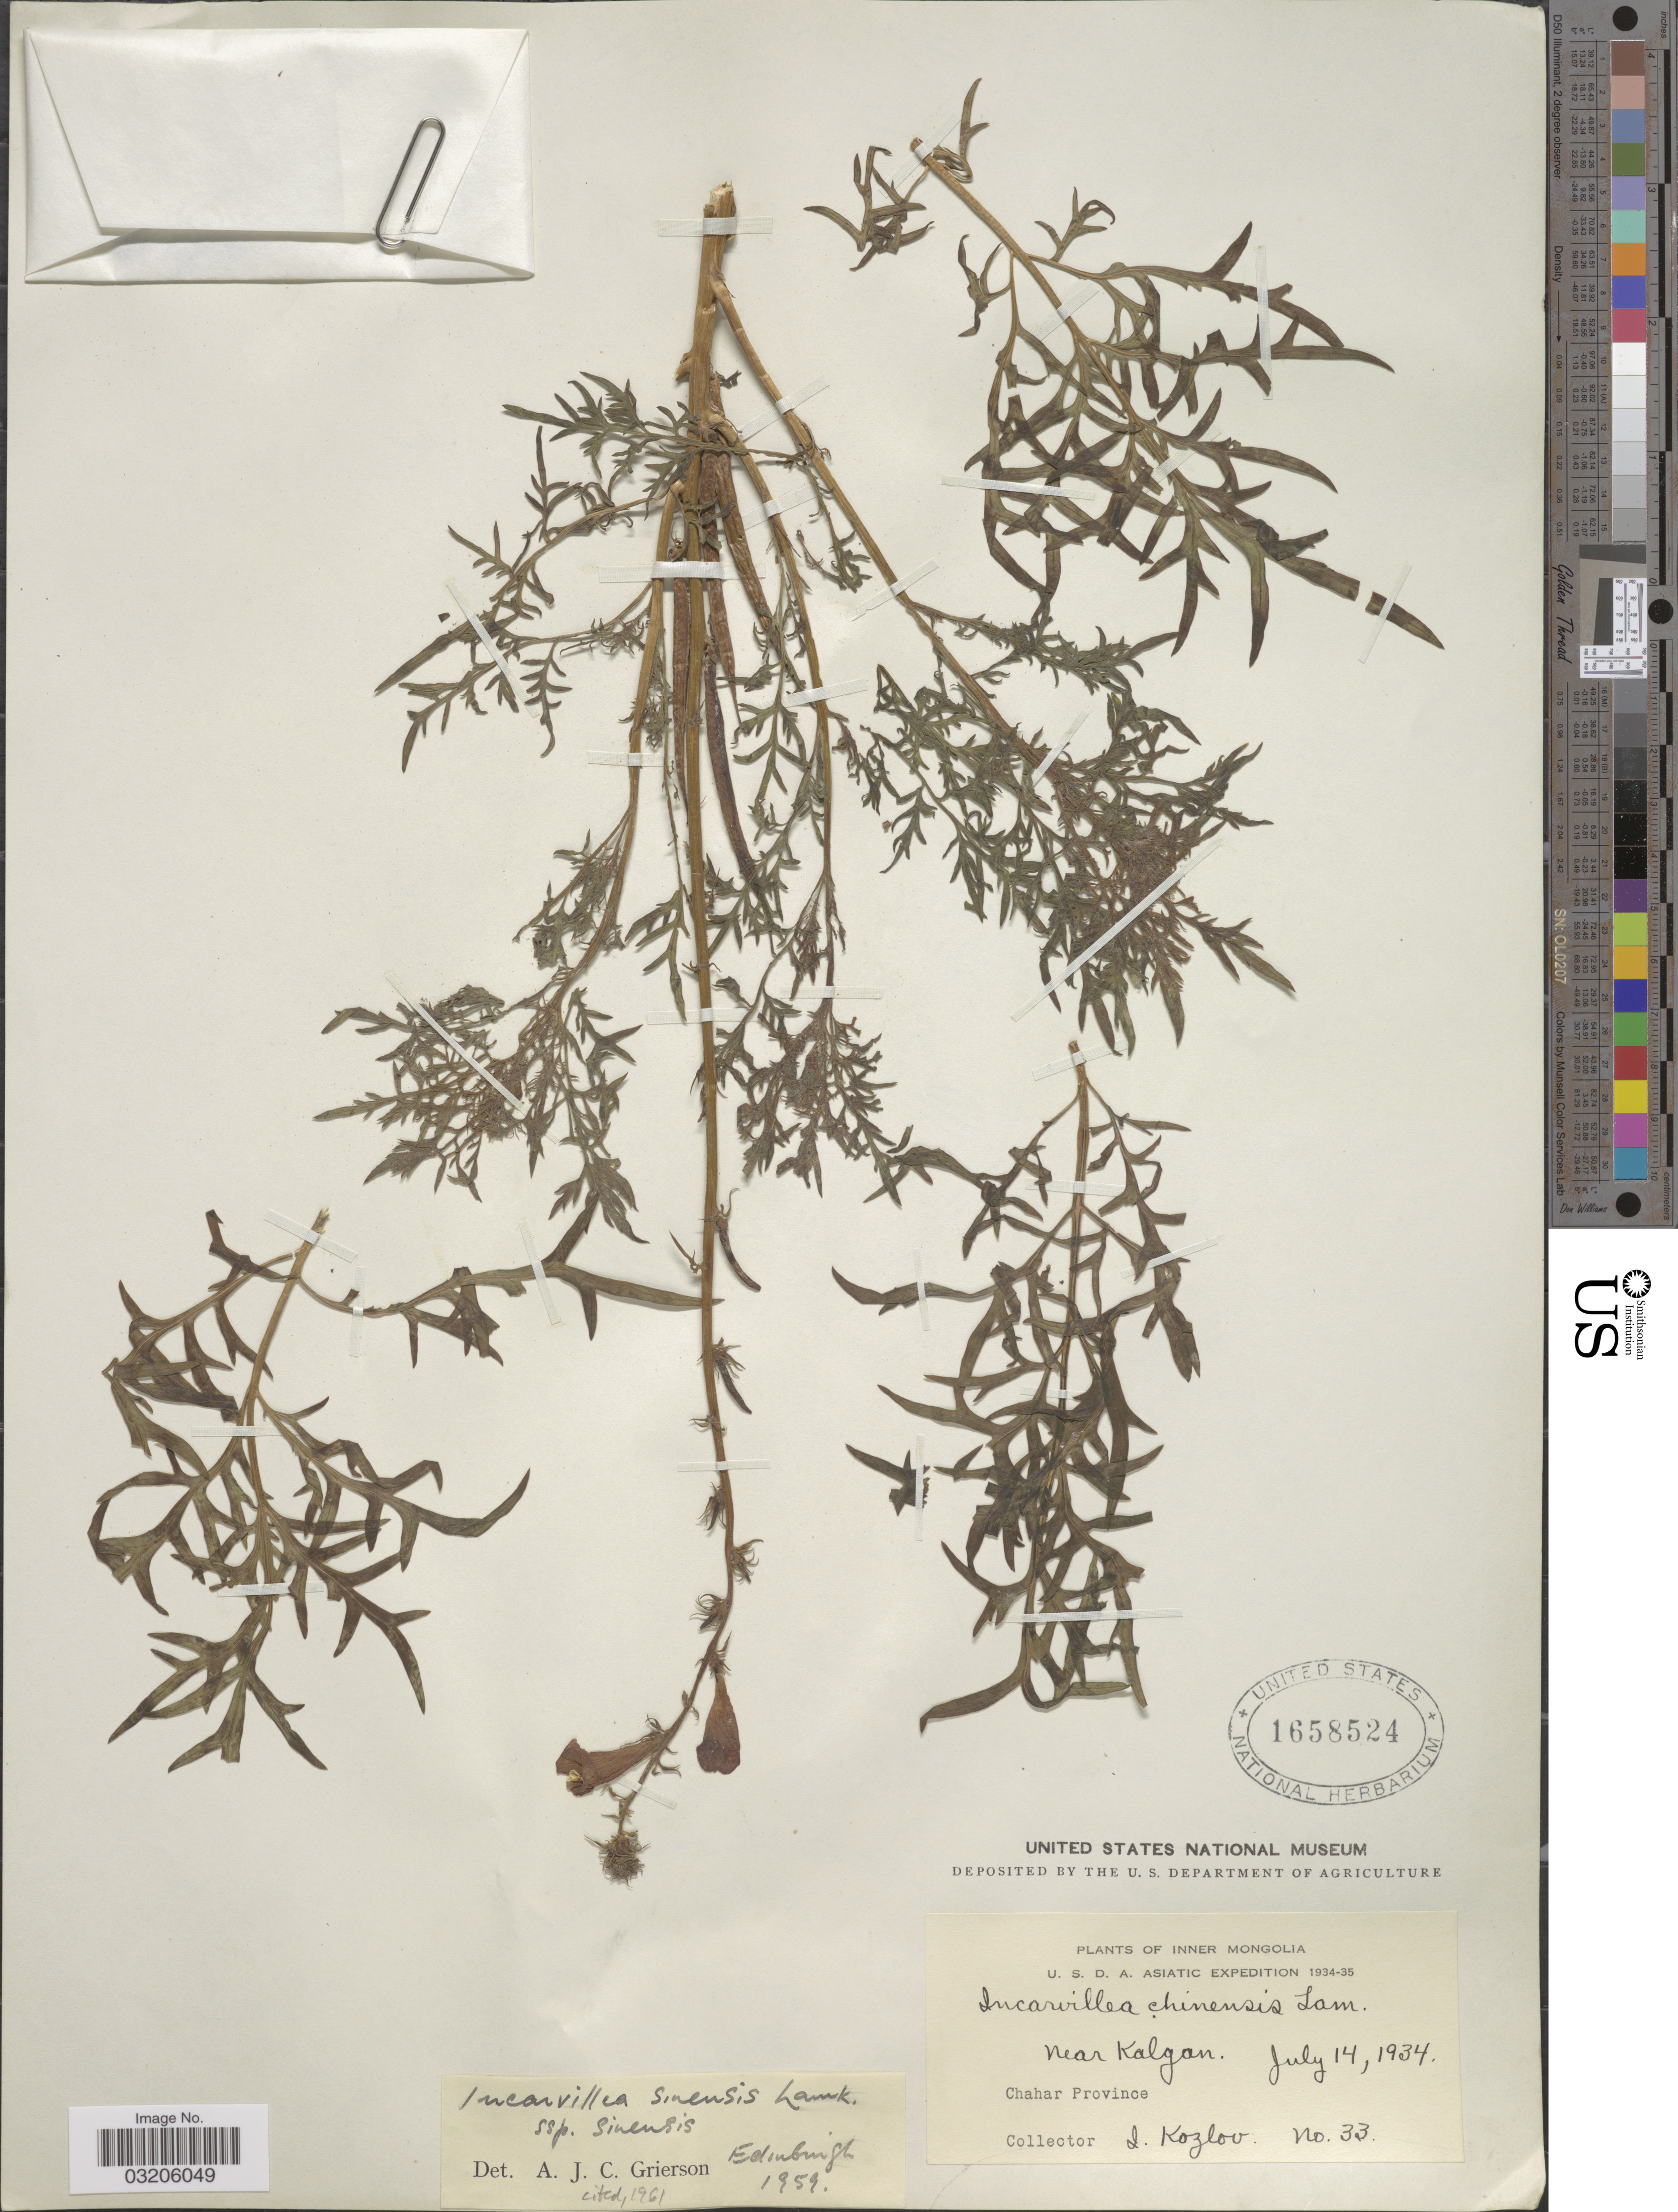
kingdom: Plantae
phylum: Tracheophyta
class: Magnoliopsida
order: Lamiales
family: Bignoniaceae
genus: Incarvillea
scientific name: Incarvillea sinensis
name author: Lam.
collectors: I. Kozlov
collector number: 33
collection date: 1934-07-14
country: China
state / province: Nei Monggol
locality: Inner Mongolia. Near Kalgan. Chahar Province.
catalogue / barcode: US 1658524